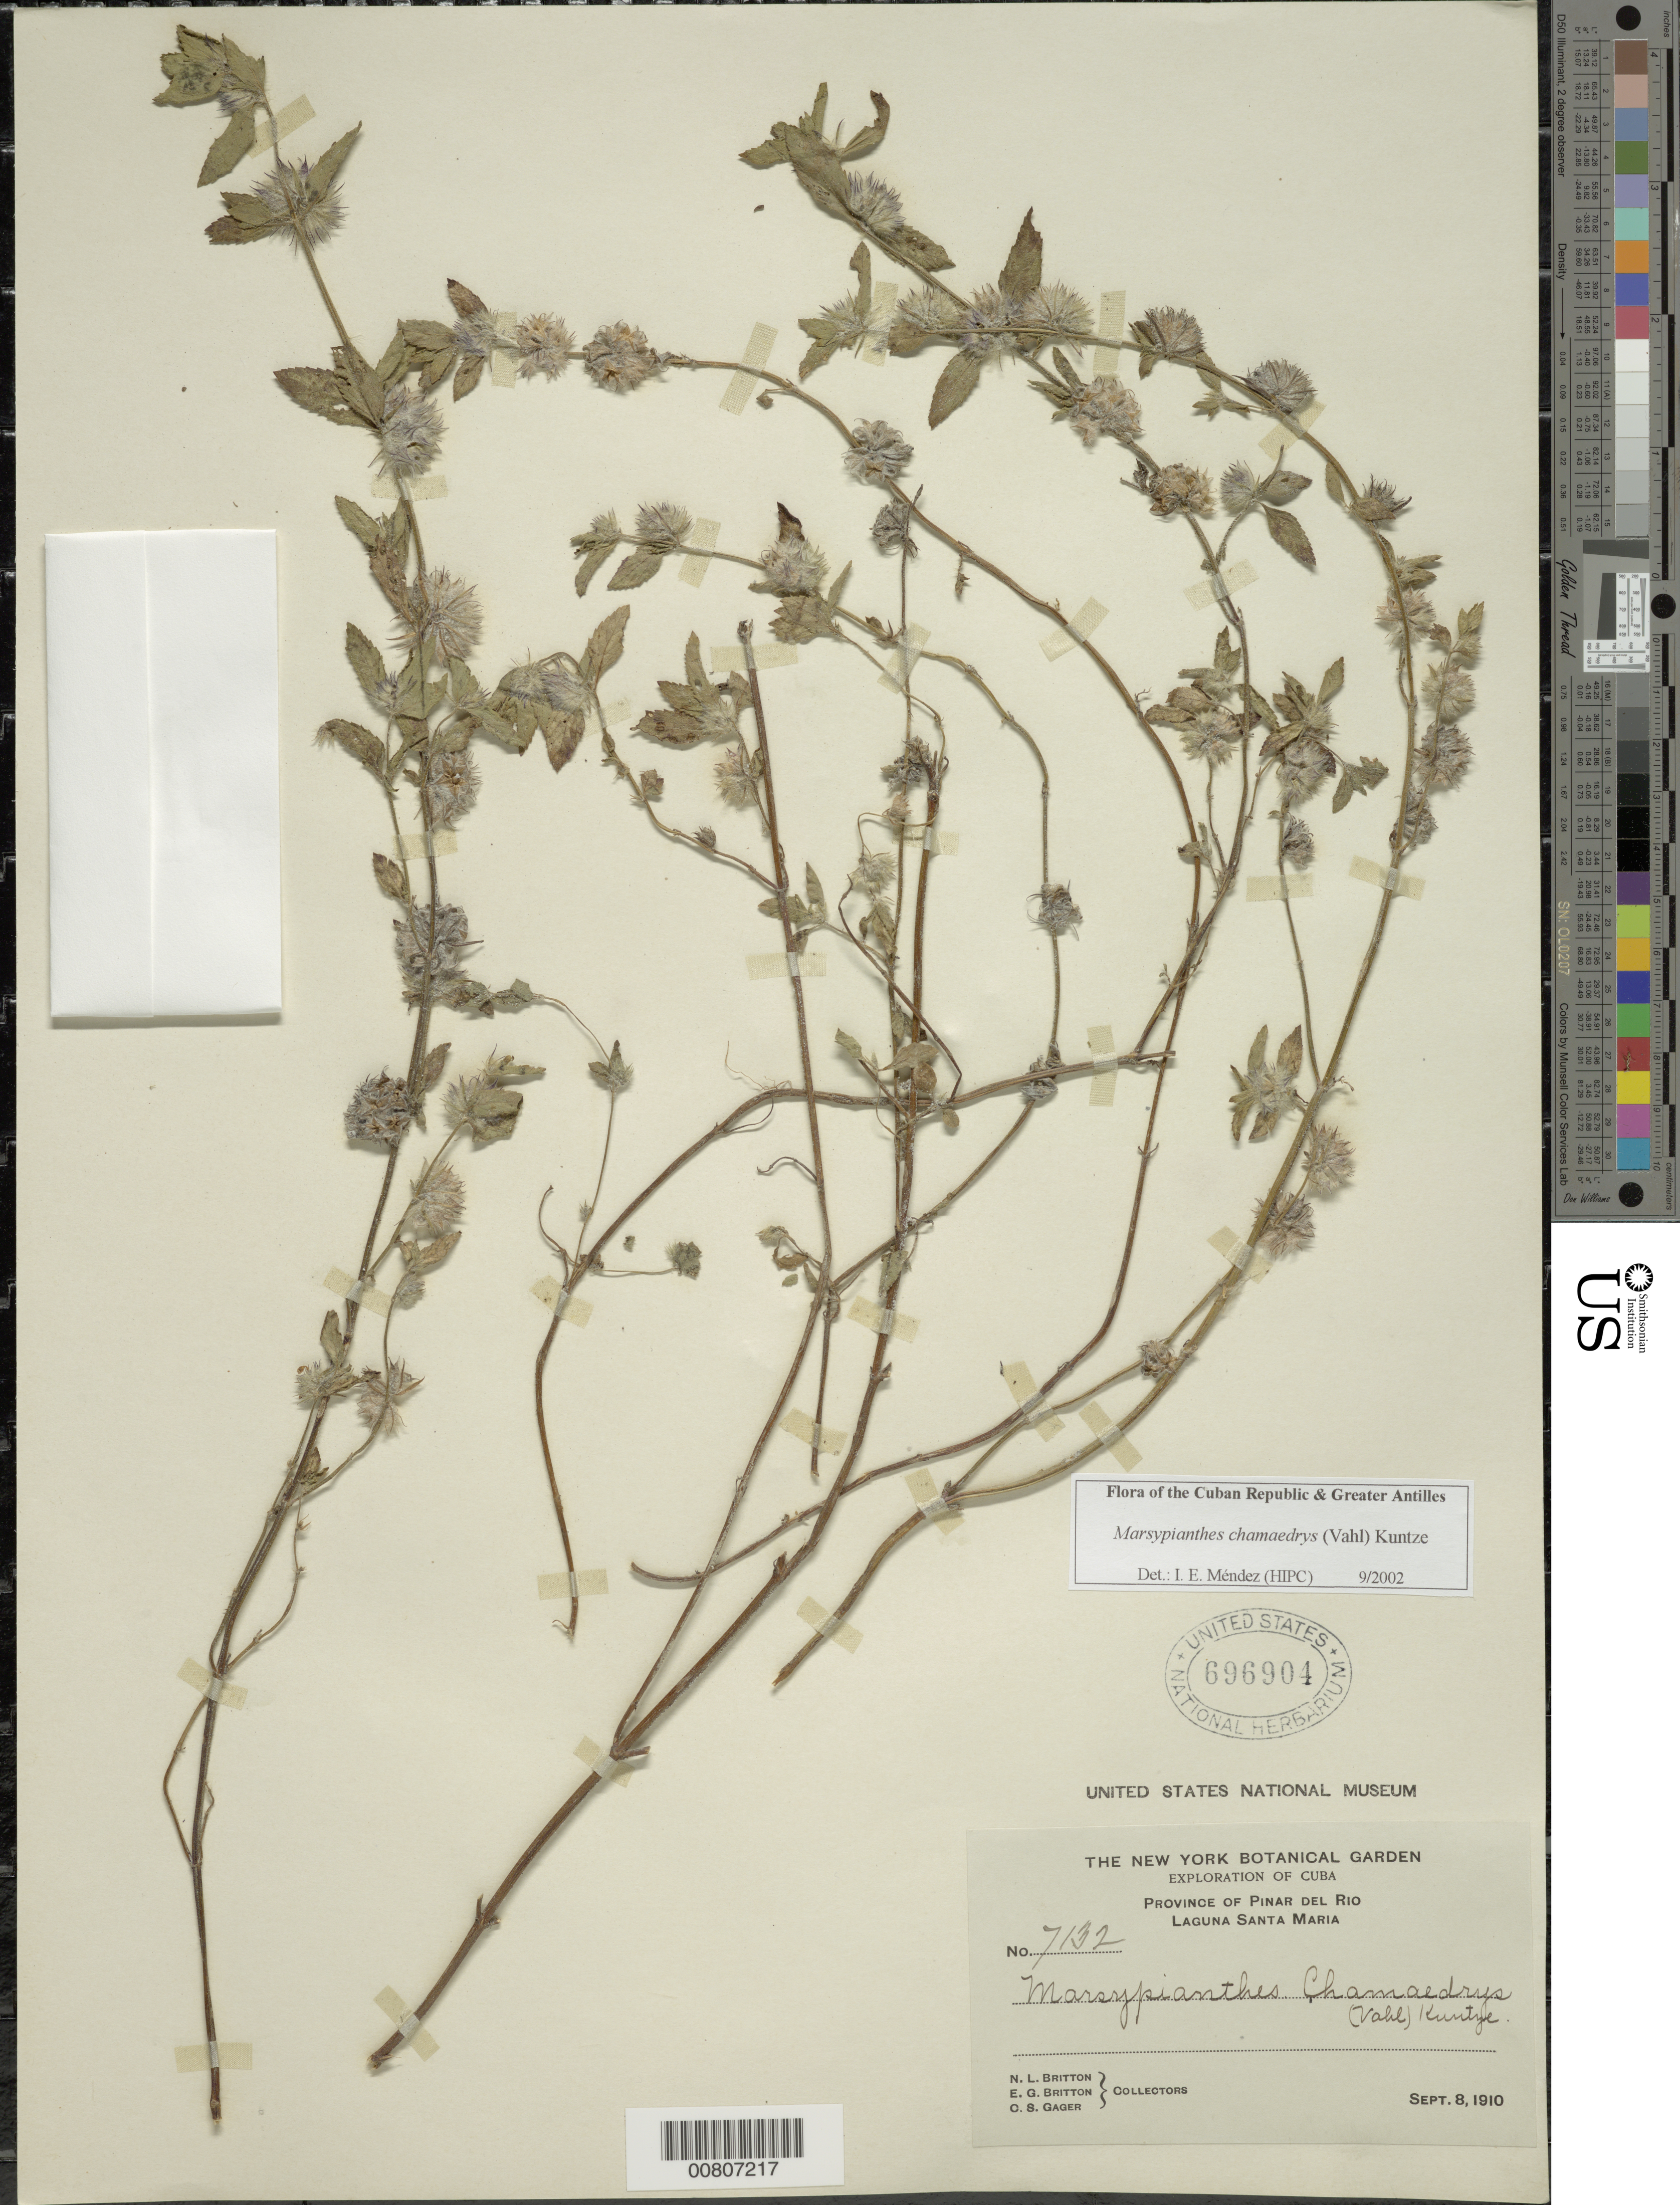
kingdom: Plantae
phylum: Tracheophyta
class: Magnoliopsida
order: Lamiales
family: Lamiaceae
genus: Marsypianthes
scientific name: Marsypianthes chamaedrys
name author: (Vahl) Kuntze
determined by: Méndez, Isidro E., (HIPC)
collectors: N. Britton, E. G. Britton & C. Gager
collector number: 7132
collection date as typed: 08 Sep 1910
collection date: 1910-09-08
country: Cuba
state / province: Pinar del Rio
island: Cuba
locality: Laguna Santa Maria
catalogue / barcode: US 696904